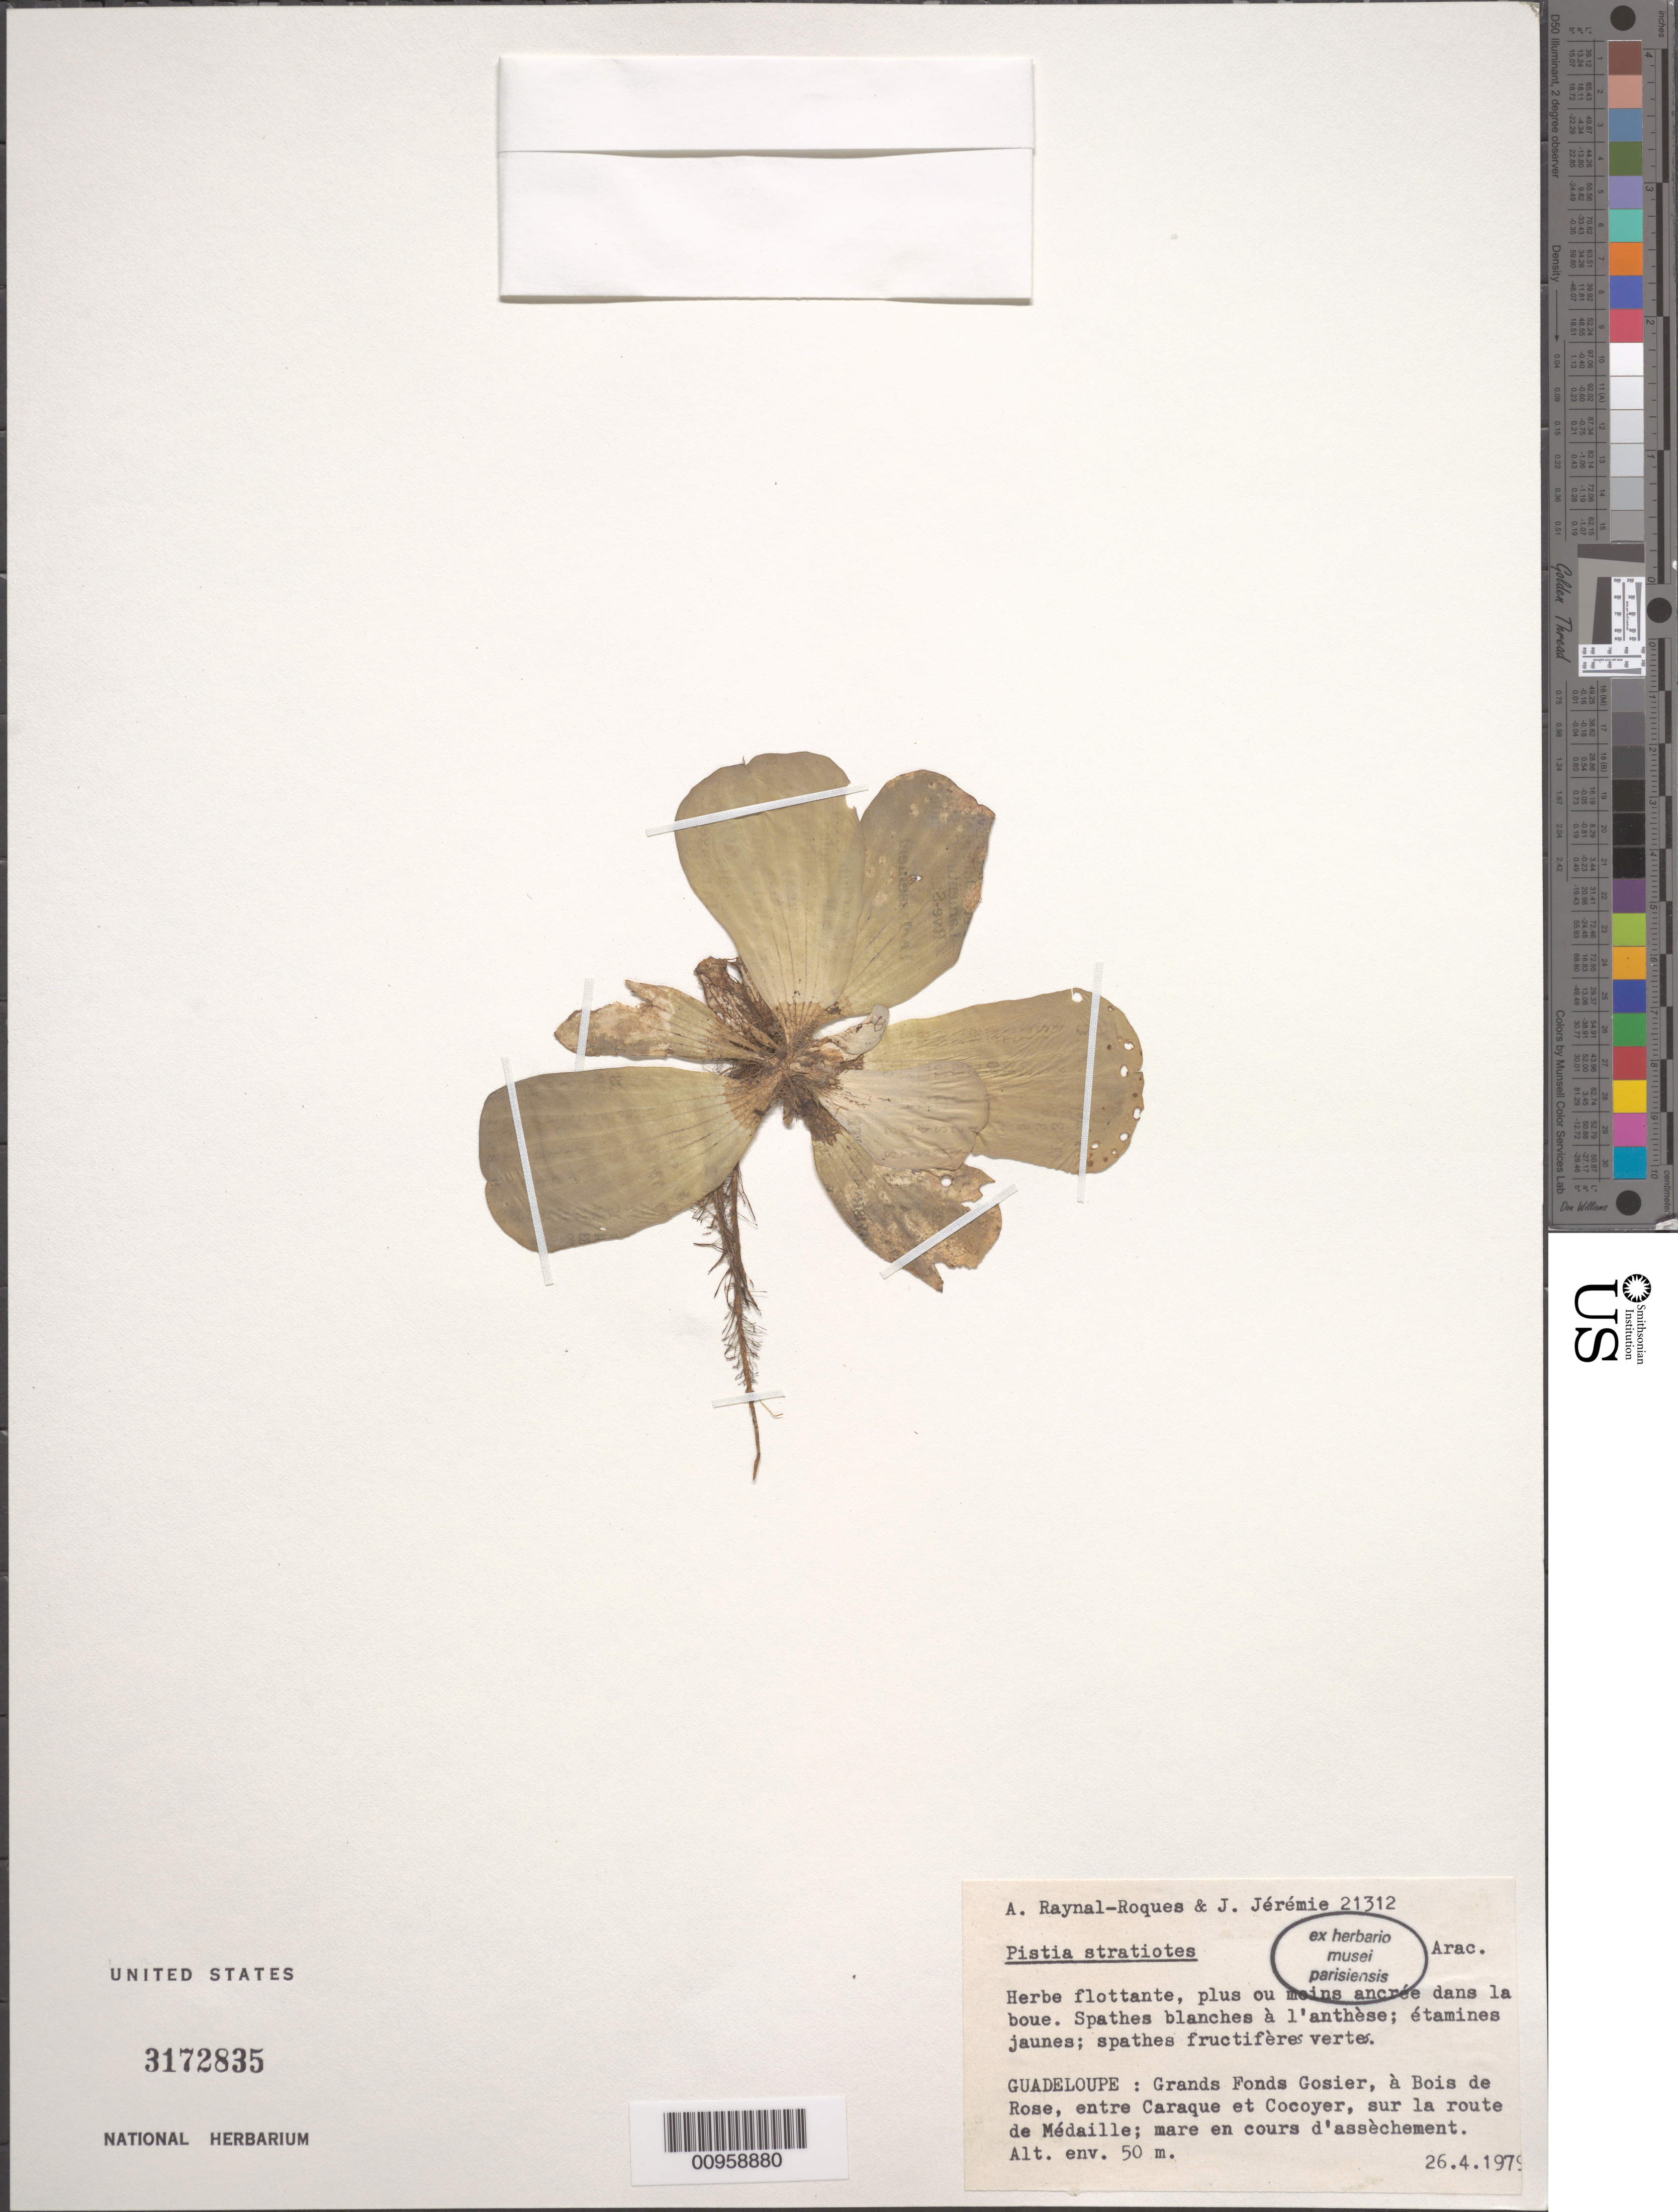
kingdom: Plantae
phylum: Tracheophyta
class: Liliopsida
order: Alismatales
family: Araceae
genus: Pistia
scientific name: Pistia stratiotes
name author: L.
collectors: A. M. Raynal & J. Jérémie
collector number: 21312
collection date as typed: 26 Apr 1979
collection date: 1979-04-26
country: Guadeloupe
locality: Grands Fonds Gosier, à Bois de Rose, entre Caraque et Gosier, sur la route de Médaille; mare en cours d'assèchement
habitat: Dans la boue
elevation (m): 50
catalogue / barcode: US 3172835